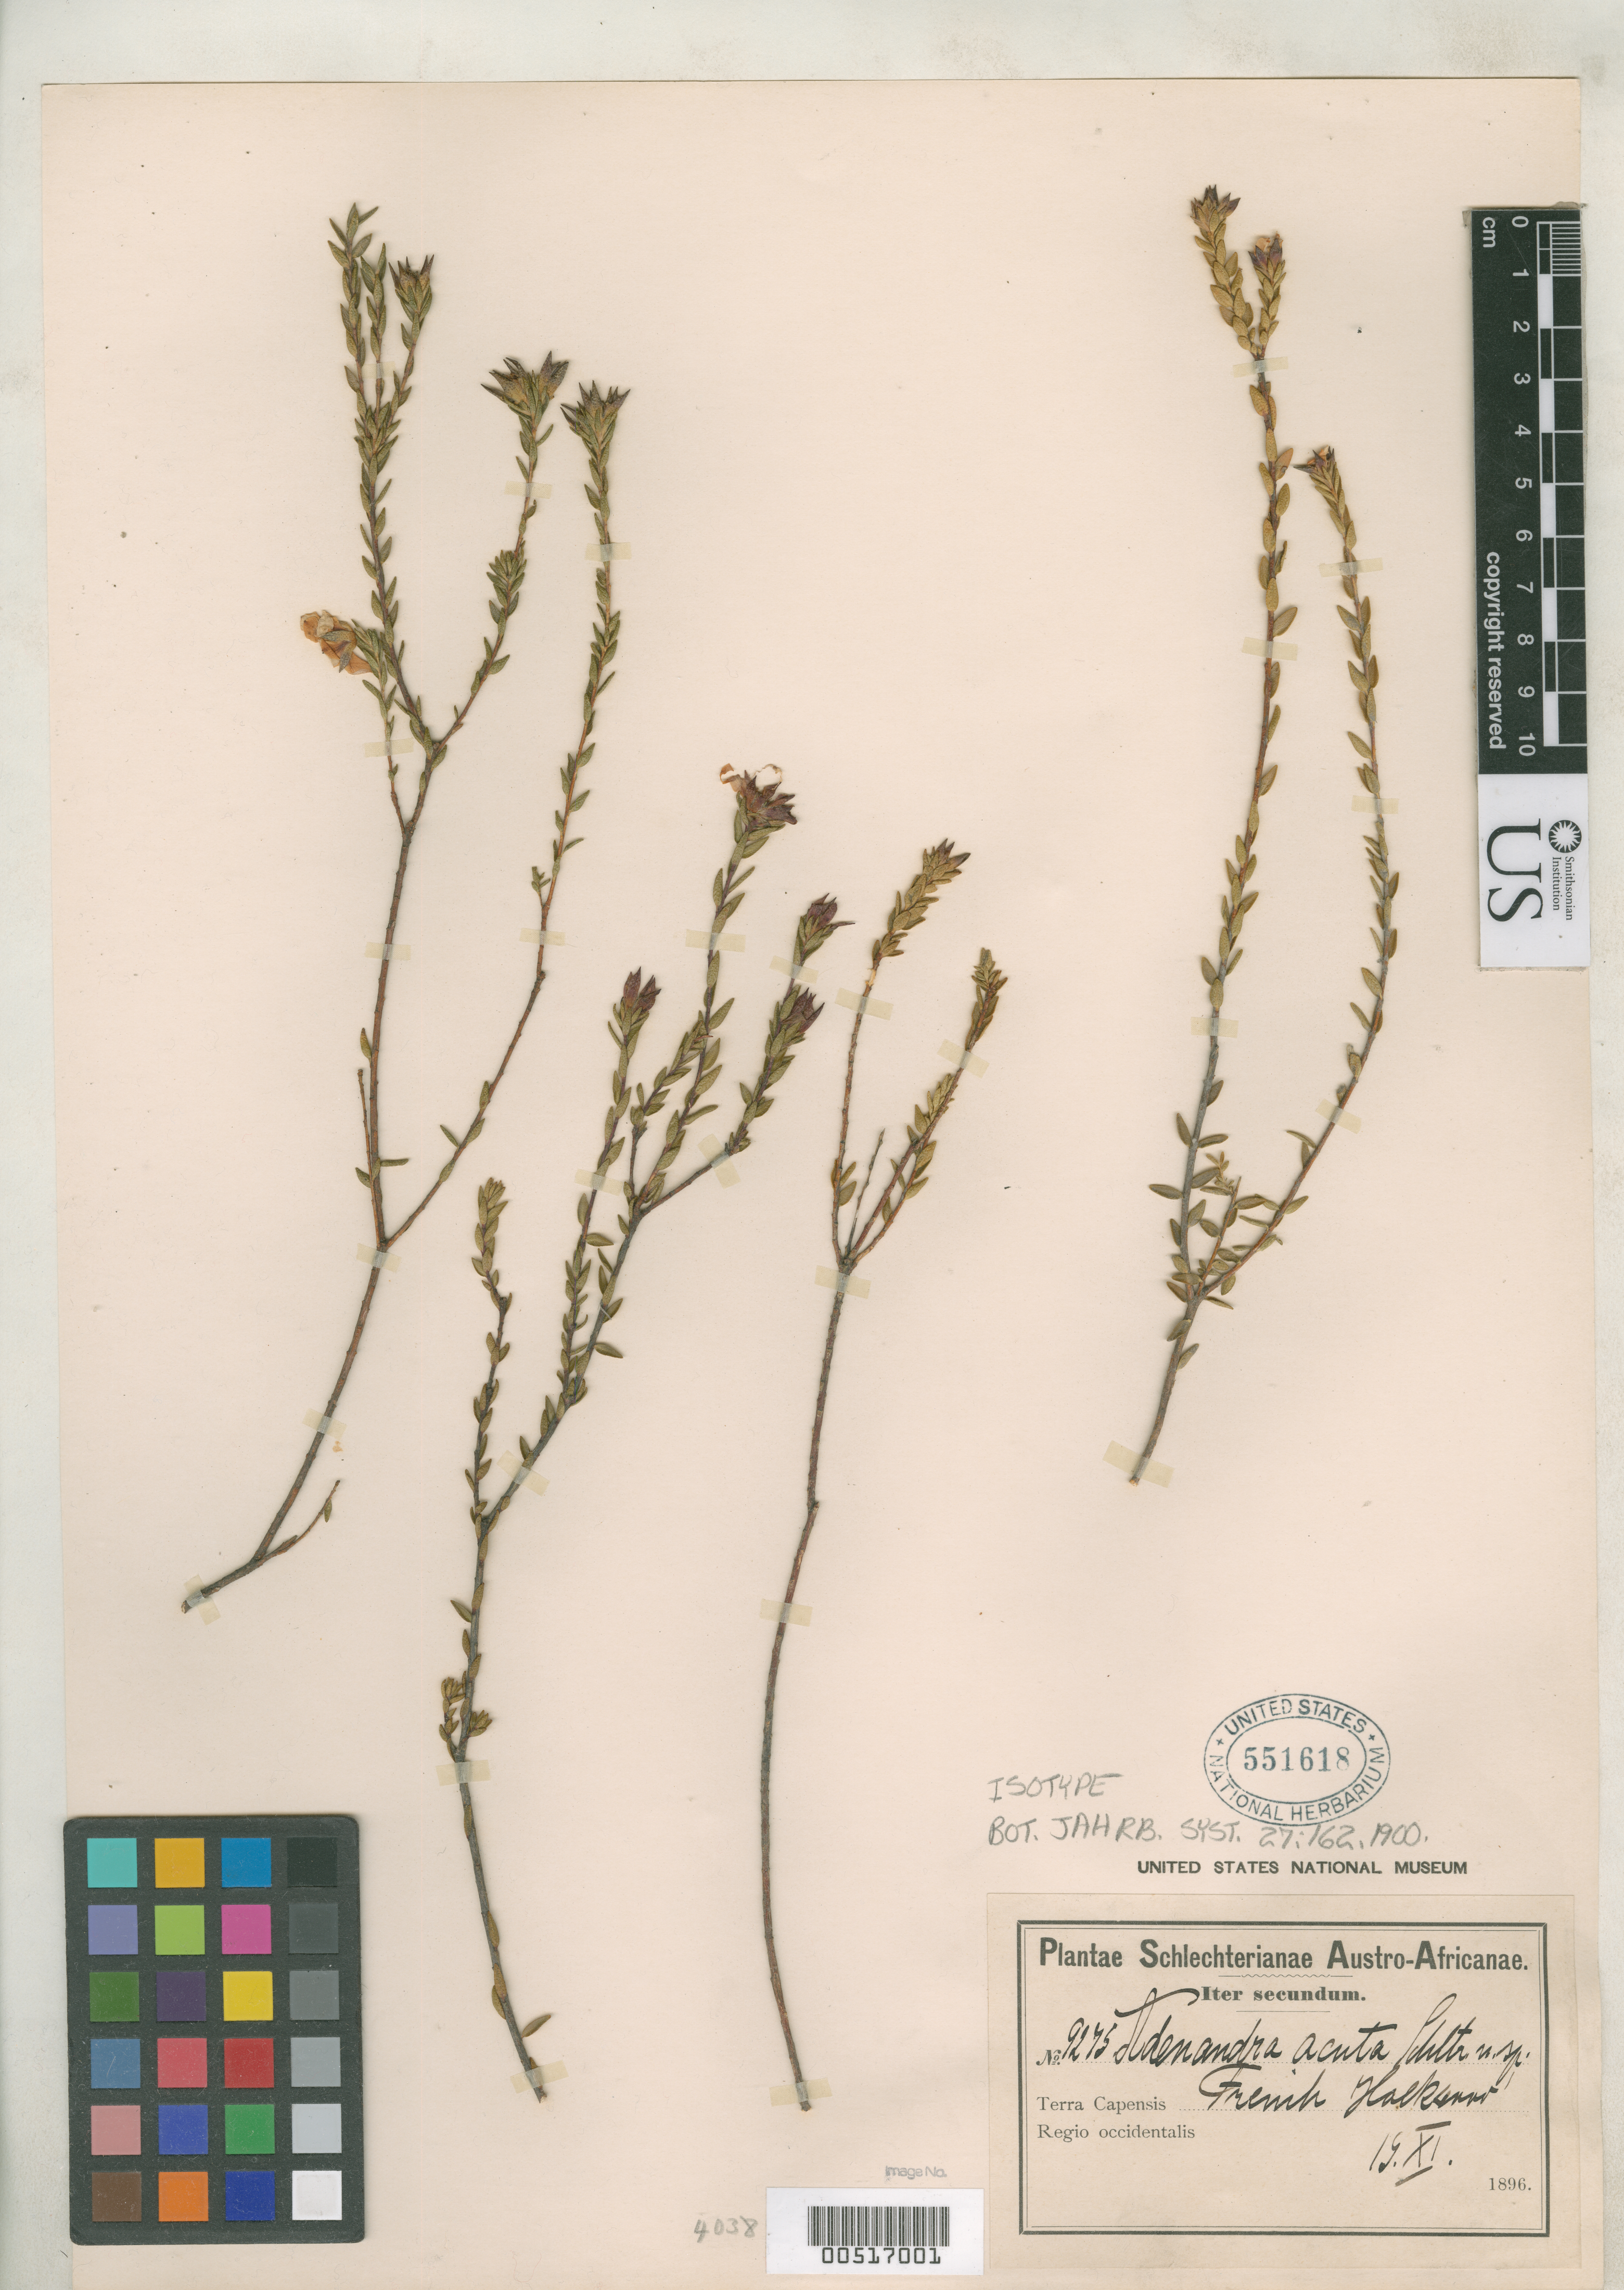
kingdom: Plantae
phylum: Tracheophyta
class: Magnoliopsida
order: Sapindales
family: Rutaceae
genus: Adenandra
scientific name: Adenandra acuta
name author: Schltr.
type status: Isotype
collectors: F. R. R. Schlechter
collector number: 9275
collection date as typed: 19 Nov 1896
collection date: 1896-11-19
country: South Africa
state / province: Western Cape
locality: Terra Capensis, French Hoek.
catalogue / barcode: US 551618